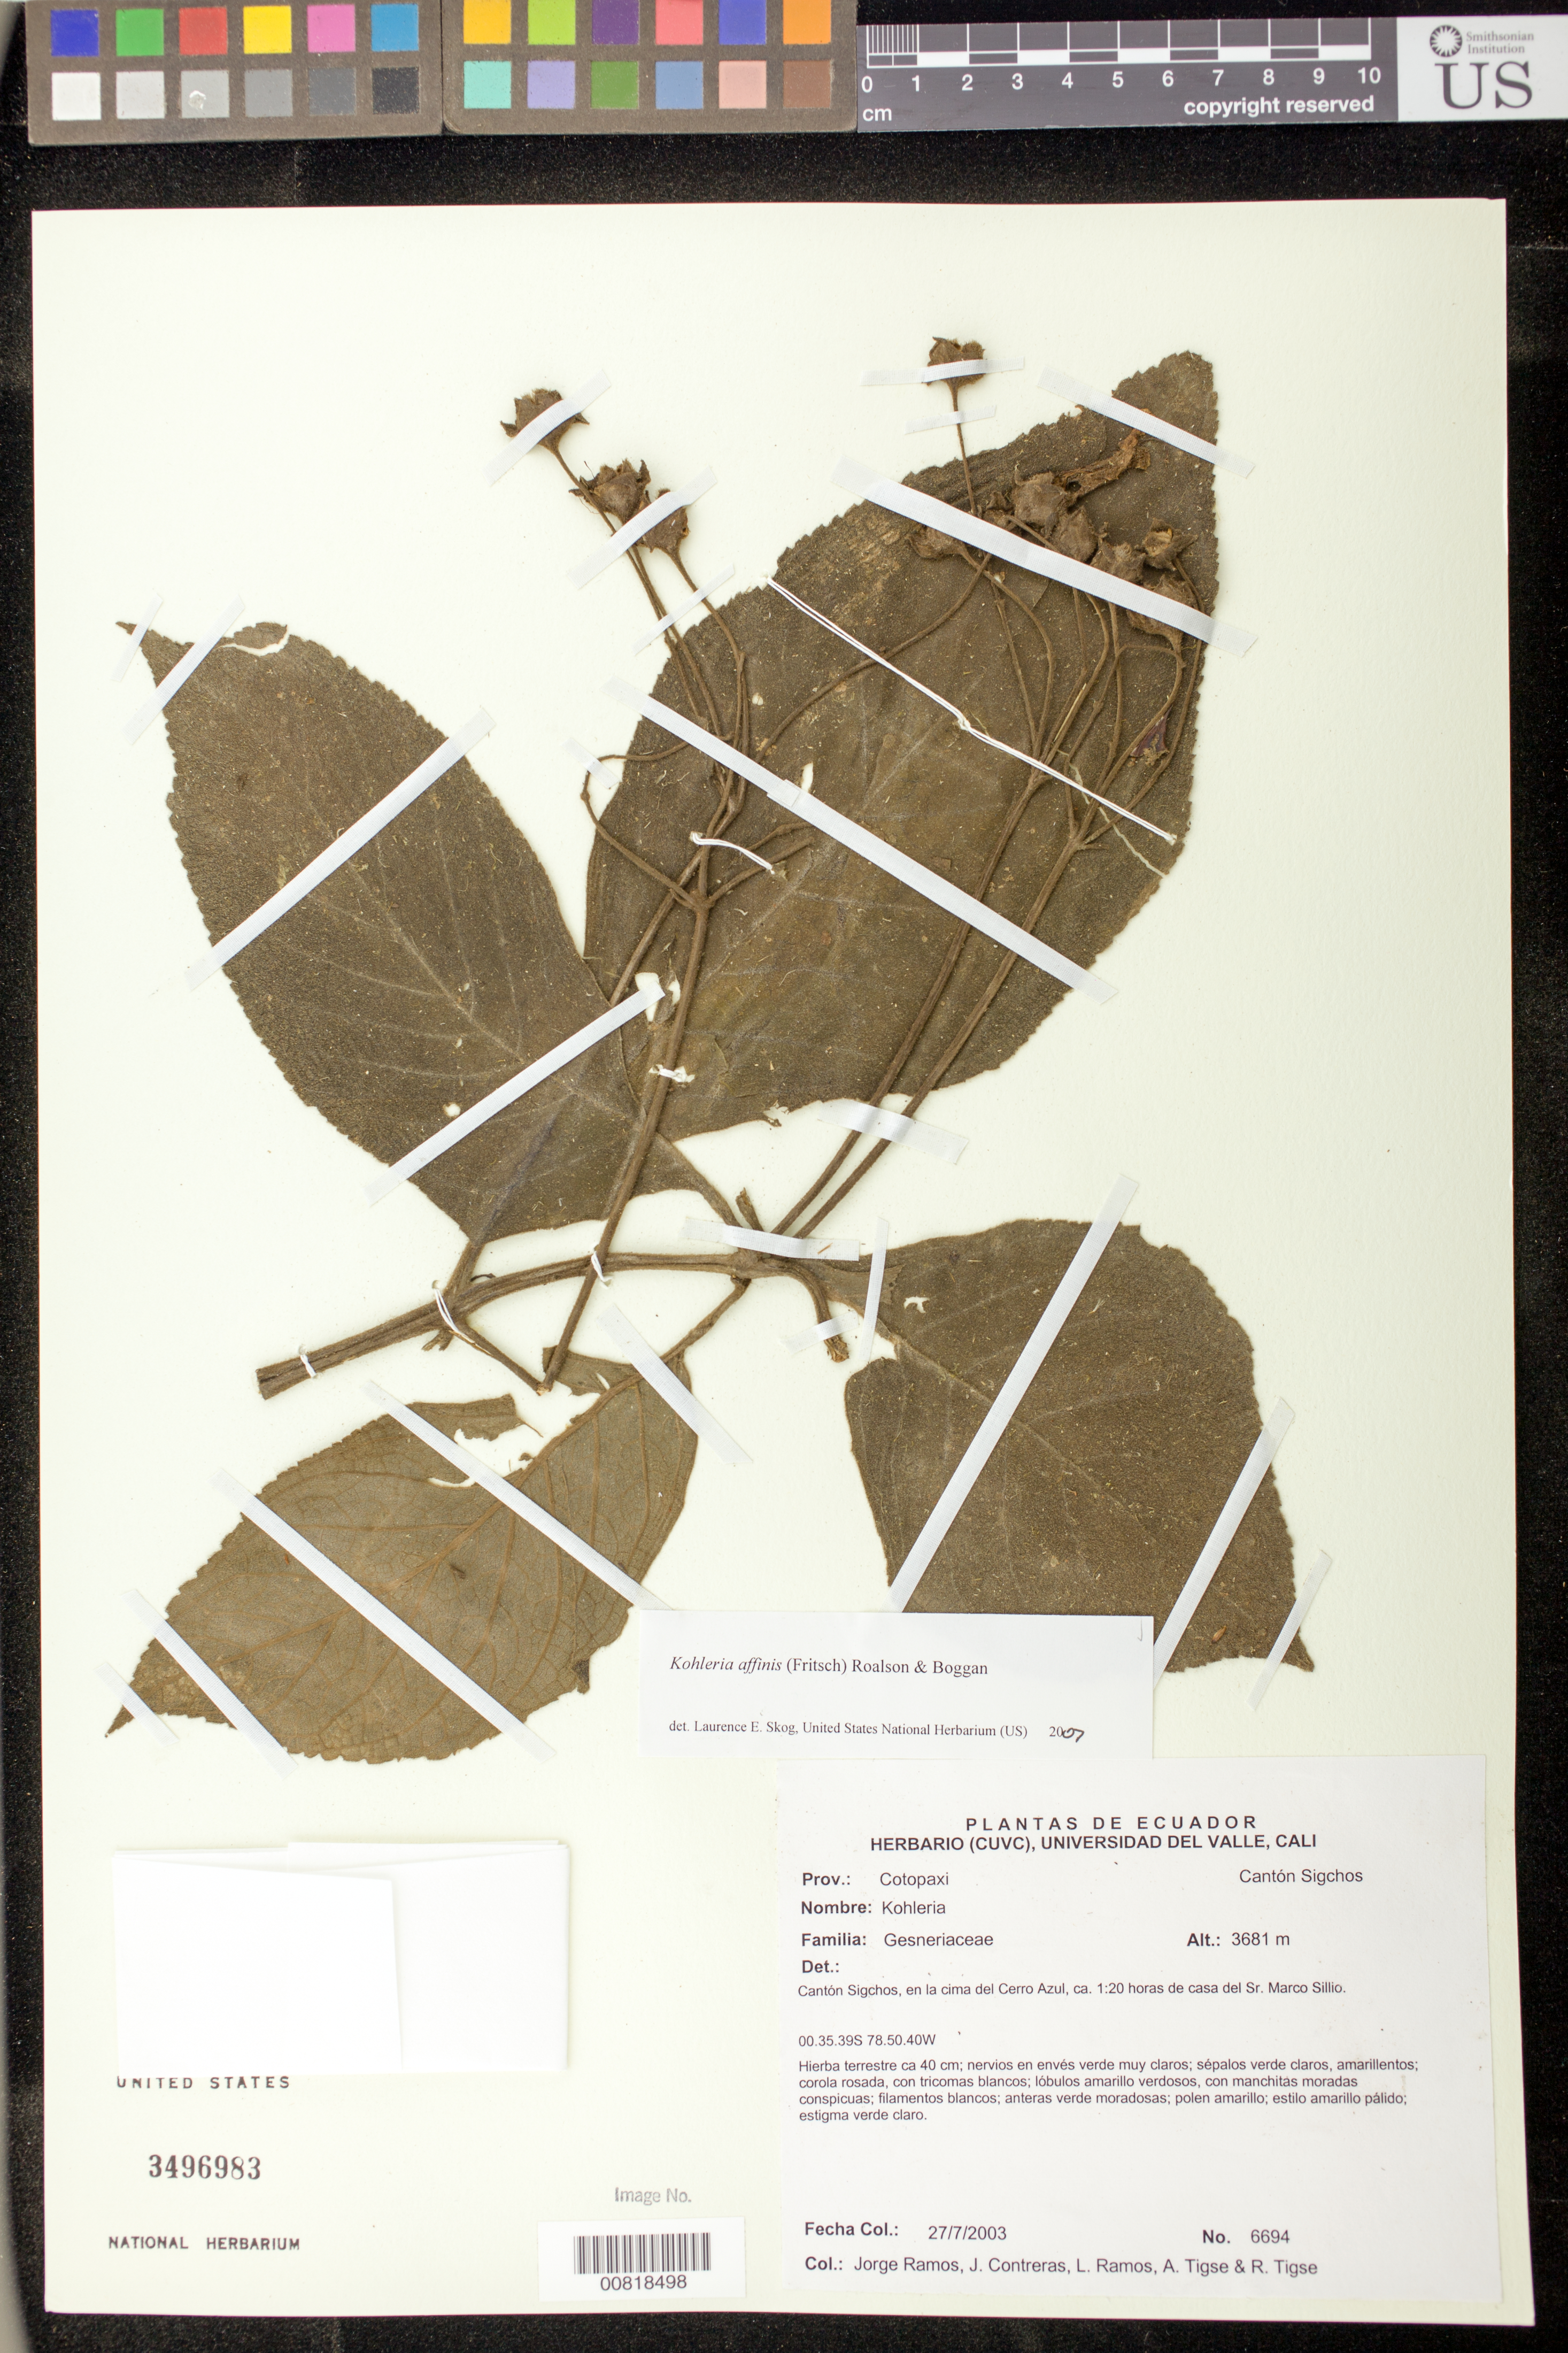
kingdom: Plantae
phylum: Tracheophyta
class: Magnoliopsida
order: Lamiales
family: Gesneriaceae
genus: Kohleria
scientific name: Kohleria affinis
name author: (Fritsch) Roalson & Boggan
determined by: Skog, Laurence E.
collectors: J. Ramos & et al.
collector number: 6694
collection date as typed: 27 Jul 2003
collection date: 2003-07-27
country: Ecuador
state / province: Cotopaxi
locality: Cantón Sigchos, en la cima del Cerro Azul, ca. 1:20 horas de casa del Sr. Marco Sillio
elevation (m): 3681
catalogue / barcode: US 3496983